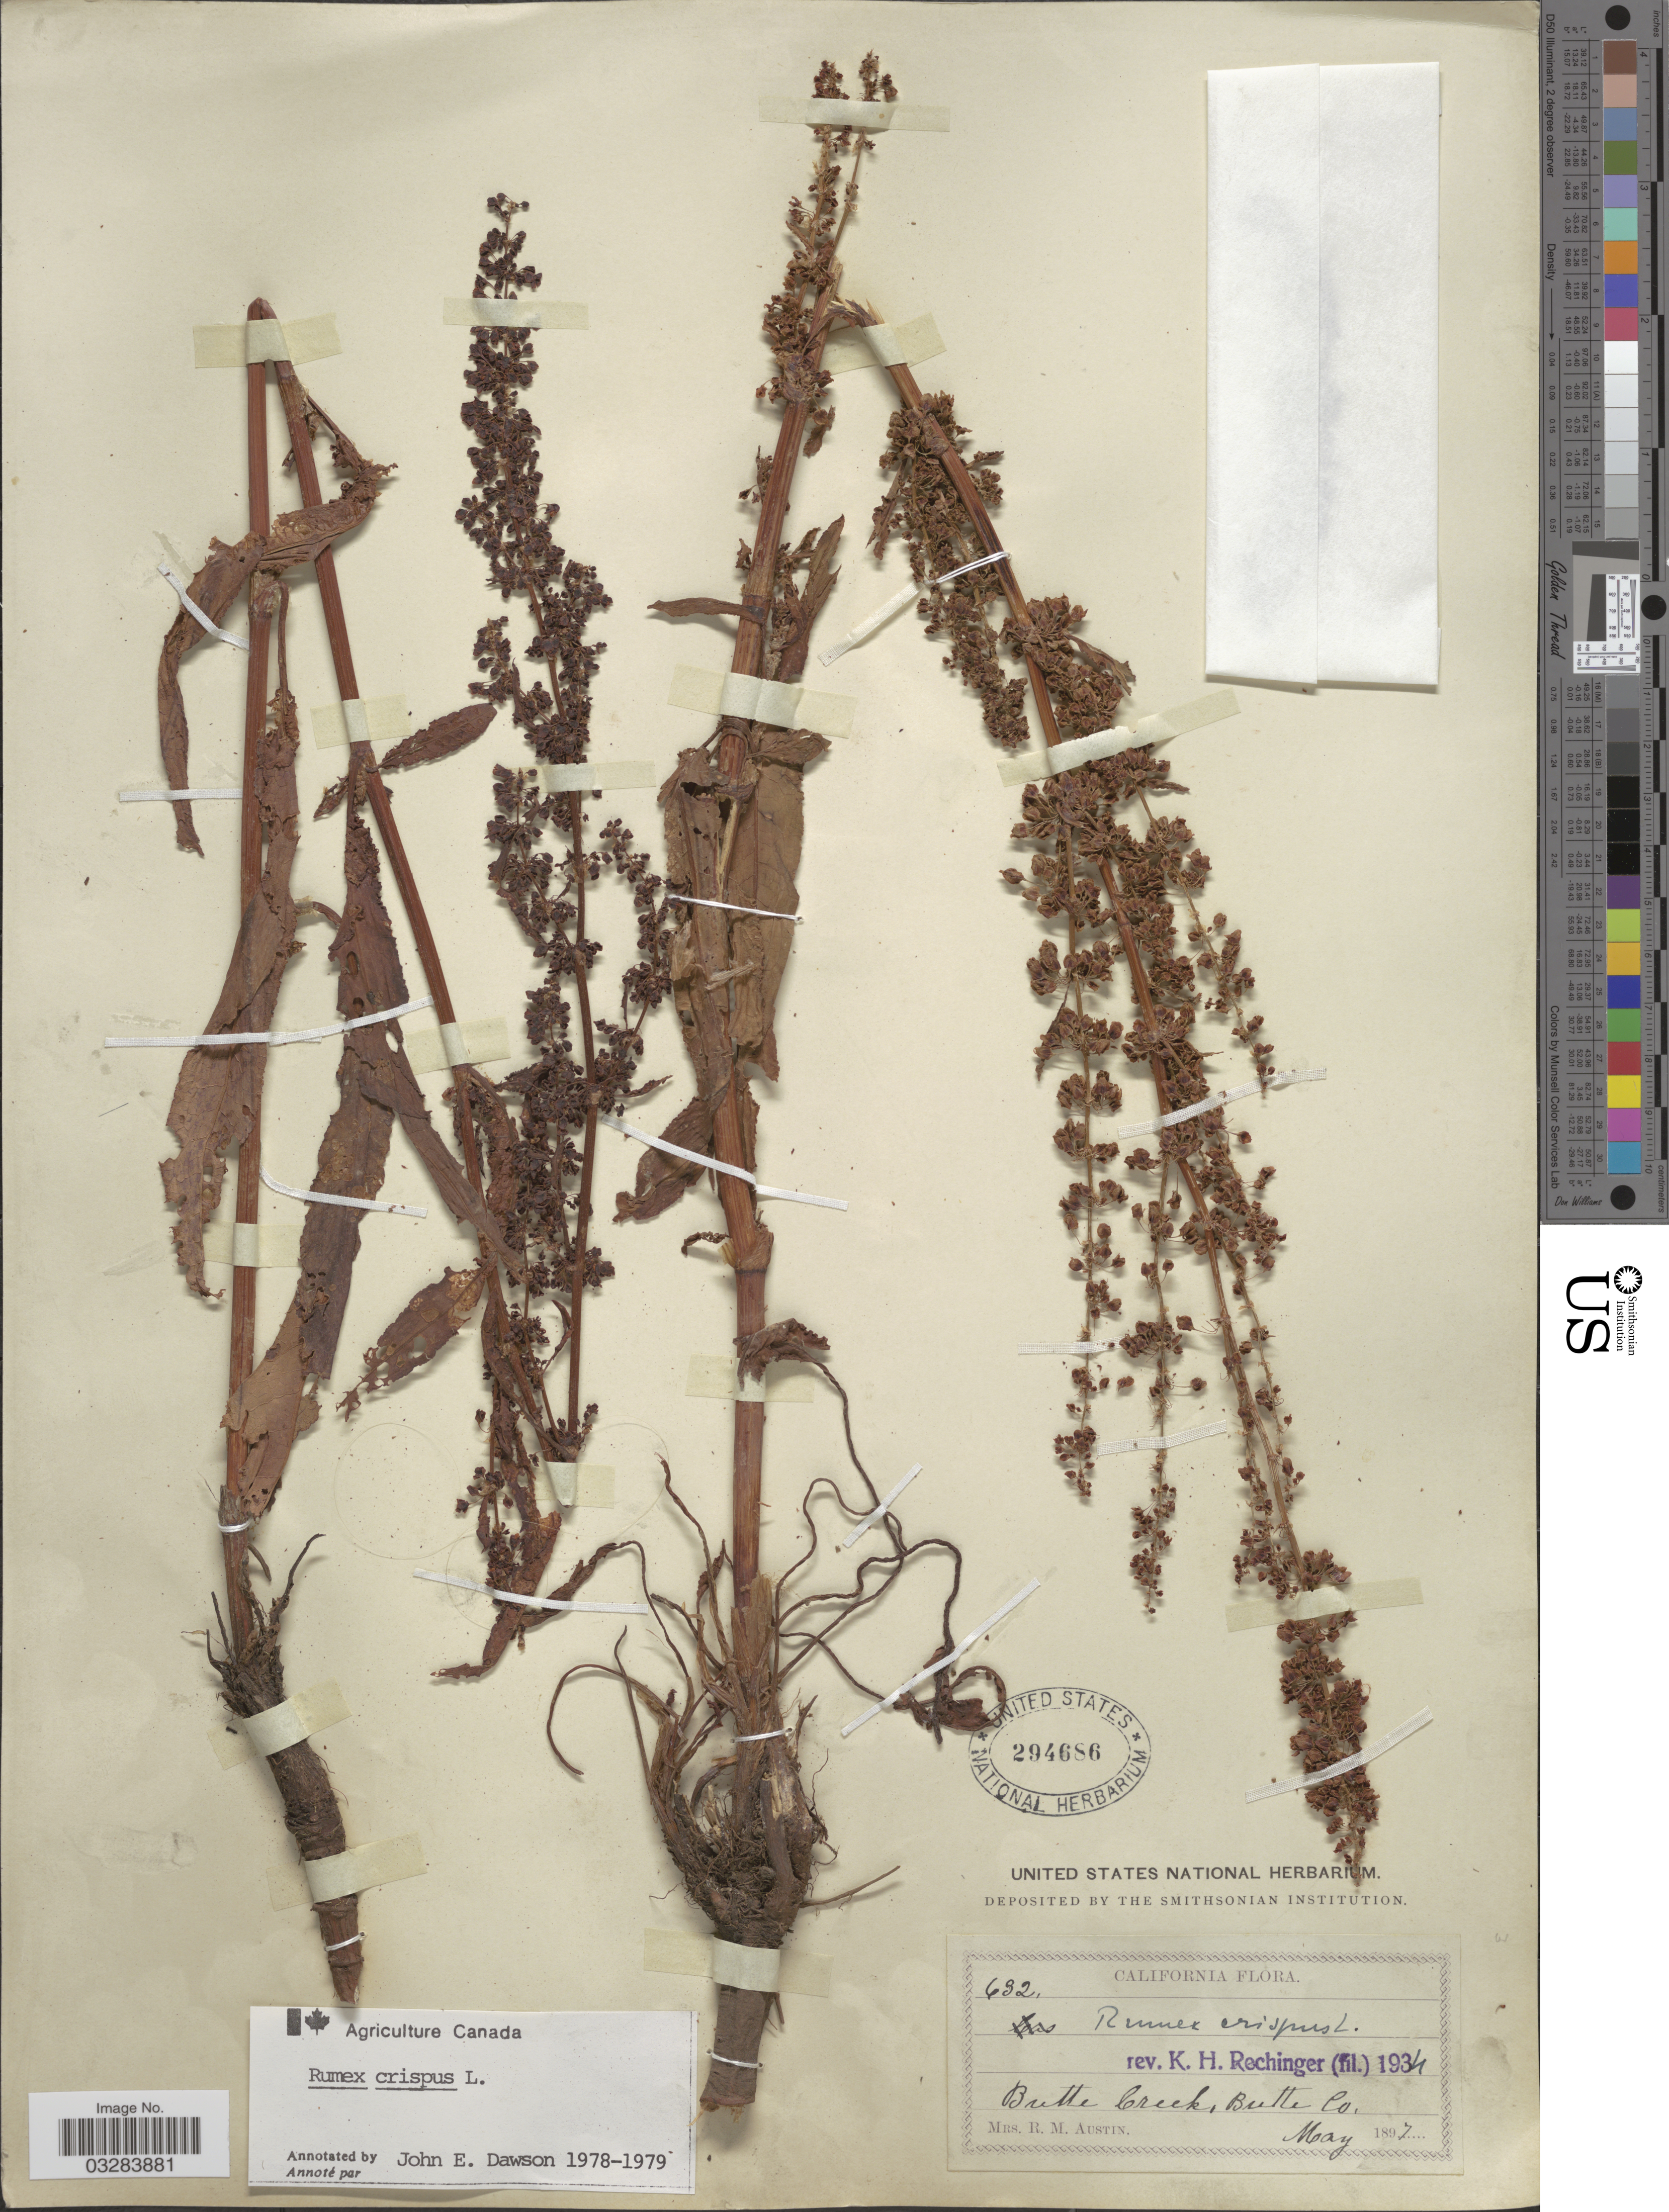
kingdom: Plantae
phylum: Tracheophyta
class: Magnoliopsida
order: Caryophyllales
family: Polygonaceae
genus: Rumex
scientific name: Rumex crispus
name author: L.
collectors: R. Austin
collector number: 632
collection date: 1897-05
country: United States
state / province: California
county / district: Butte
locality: Butte Creek, Butte Co.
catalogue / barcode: US 294686